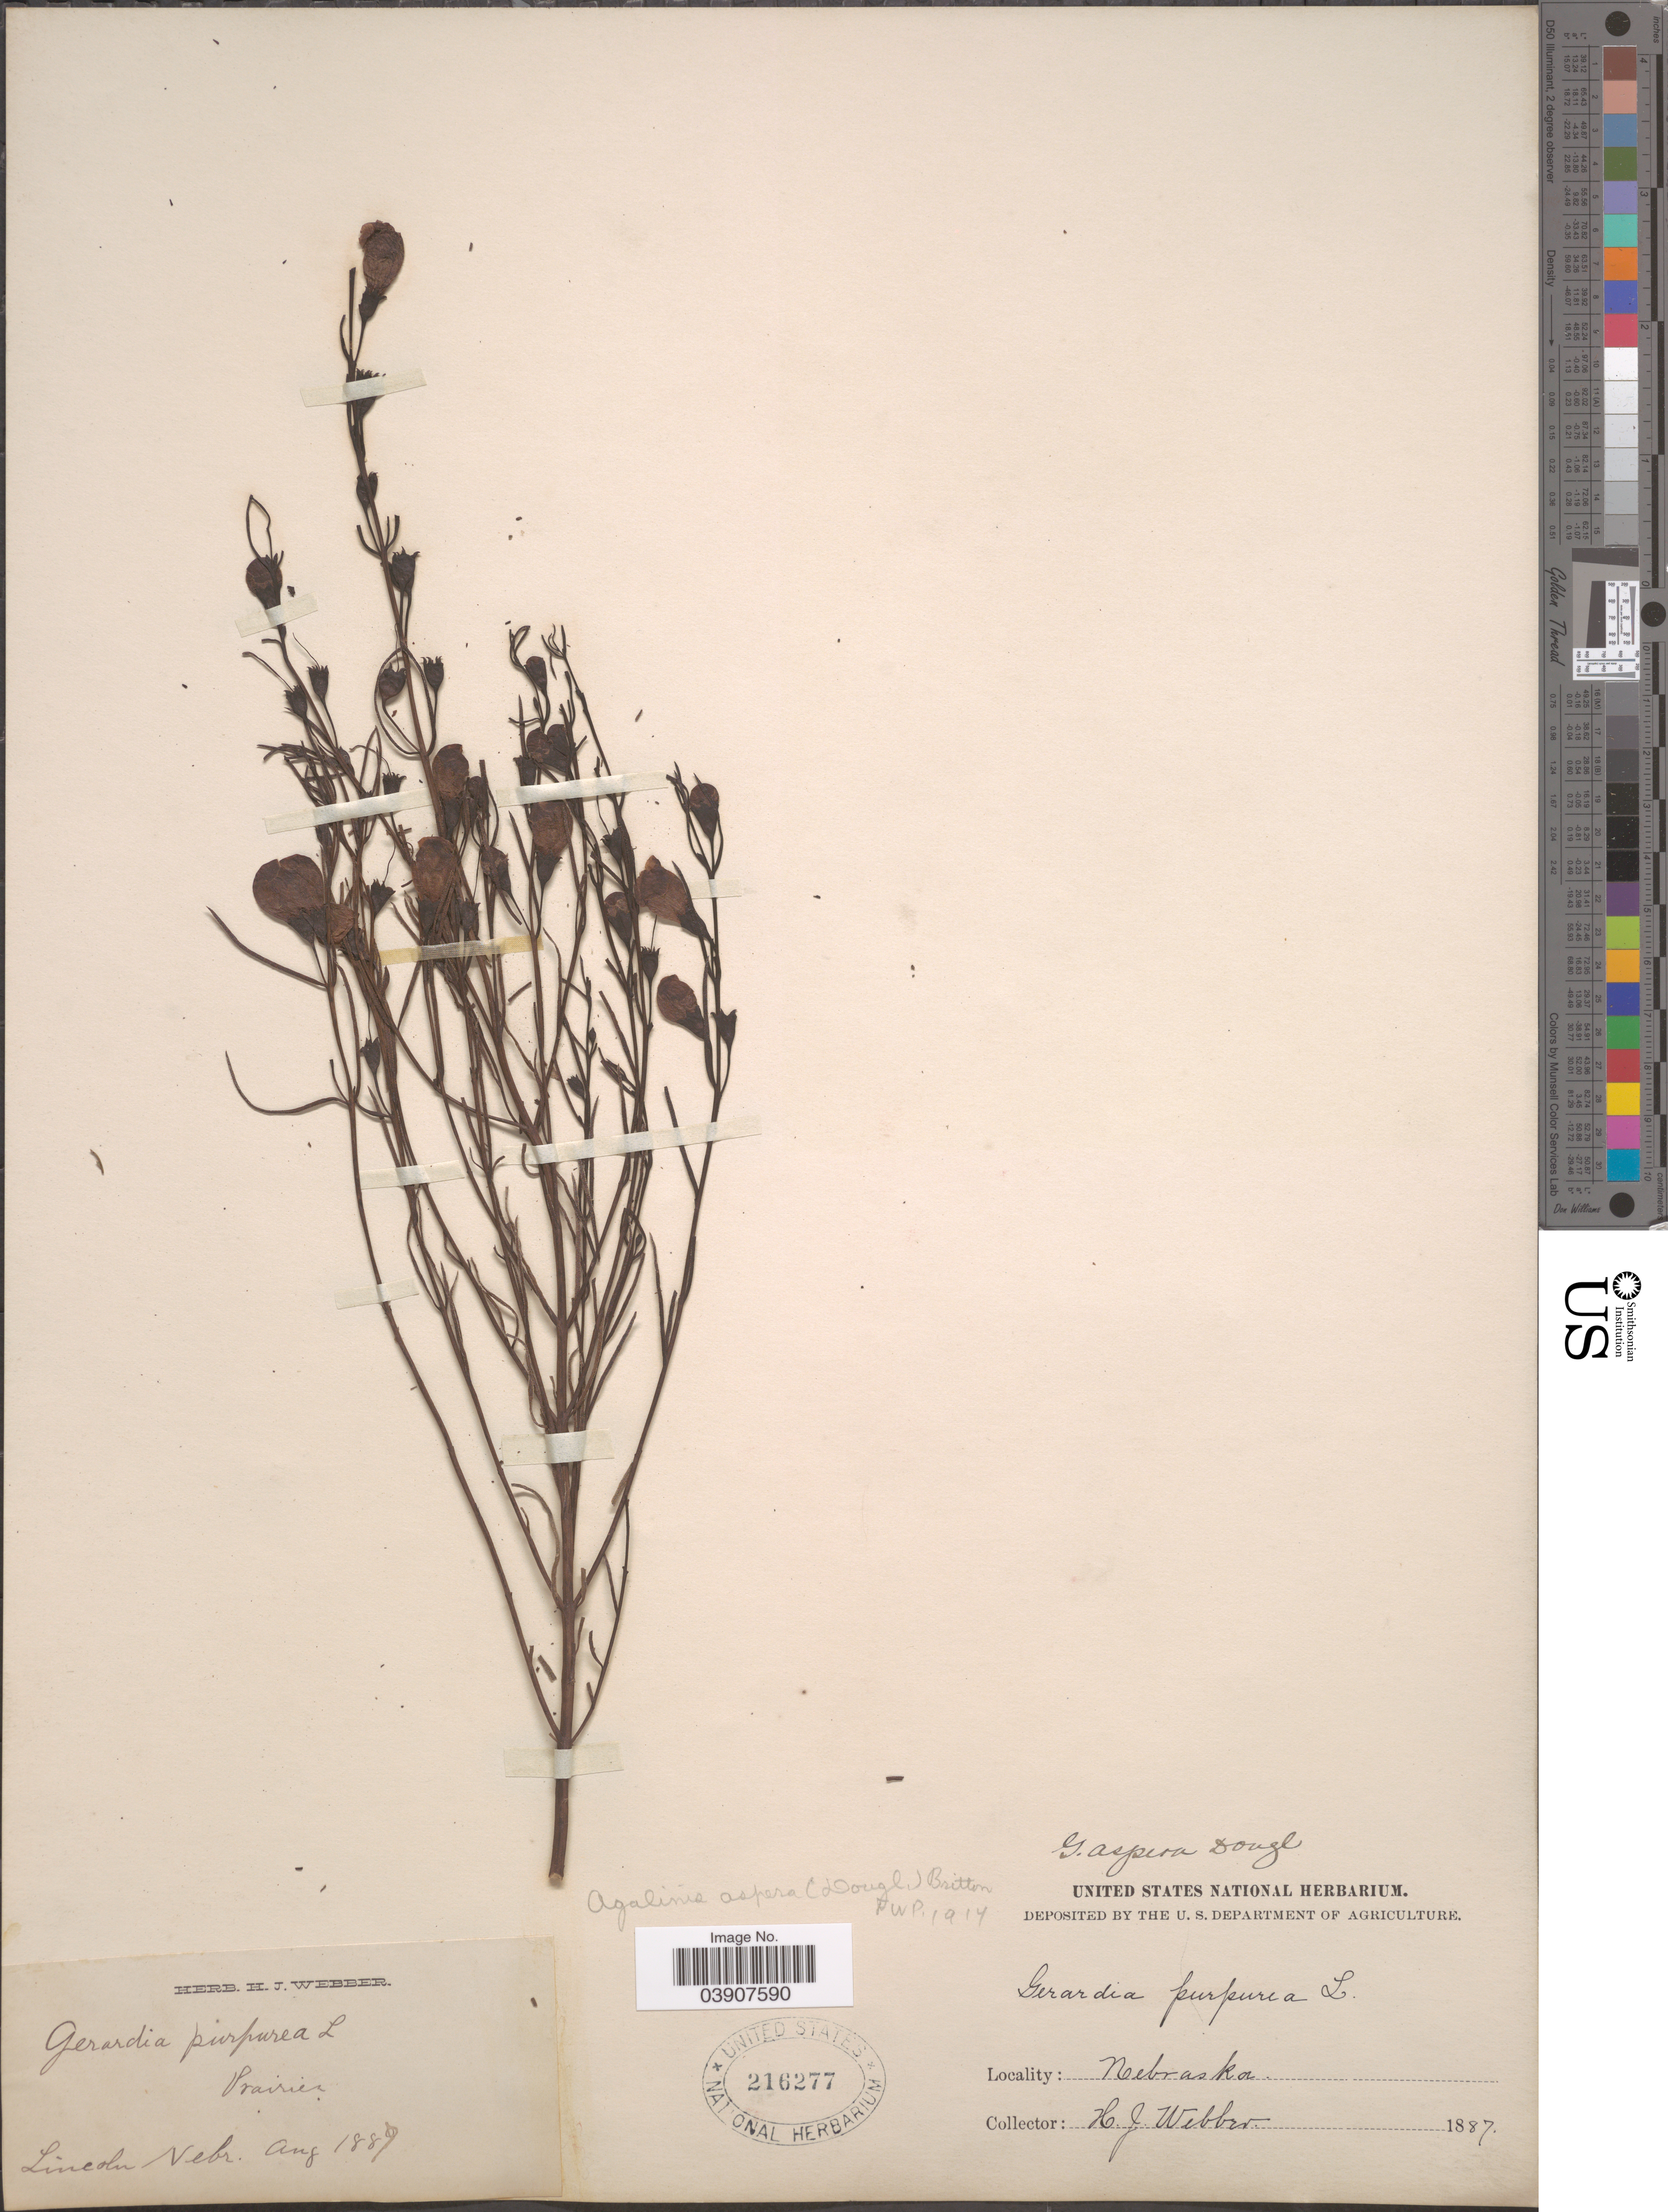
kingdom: Plantae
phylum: Tracheophyta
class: Magnoliopsida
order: Lamiales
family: Orobanchaceae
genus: Agalinis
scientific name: Agalinis aspera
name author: (Douglas ex Benth.) Britton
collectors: H. Webber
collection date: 1887-08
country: United States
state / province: Nebraska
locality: Lincoln.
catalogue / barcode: US 216277